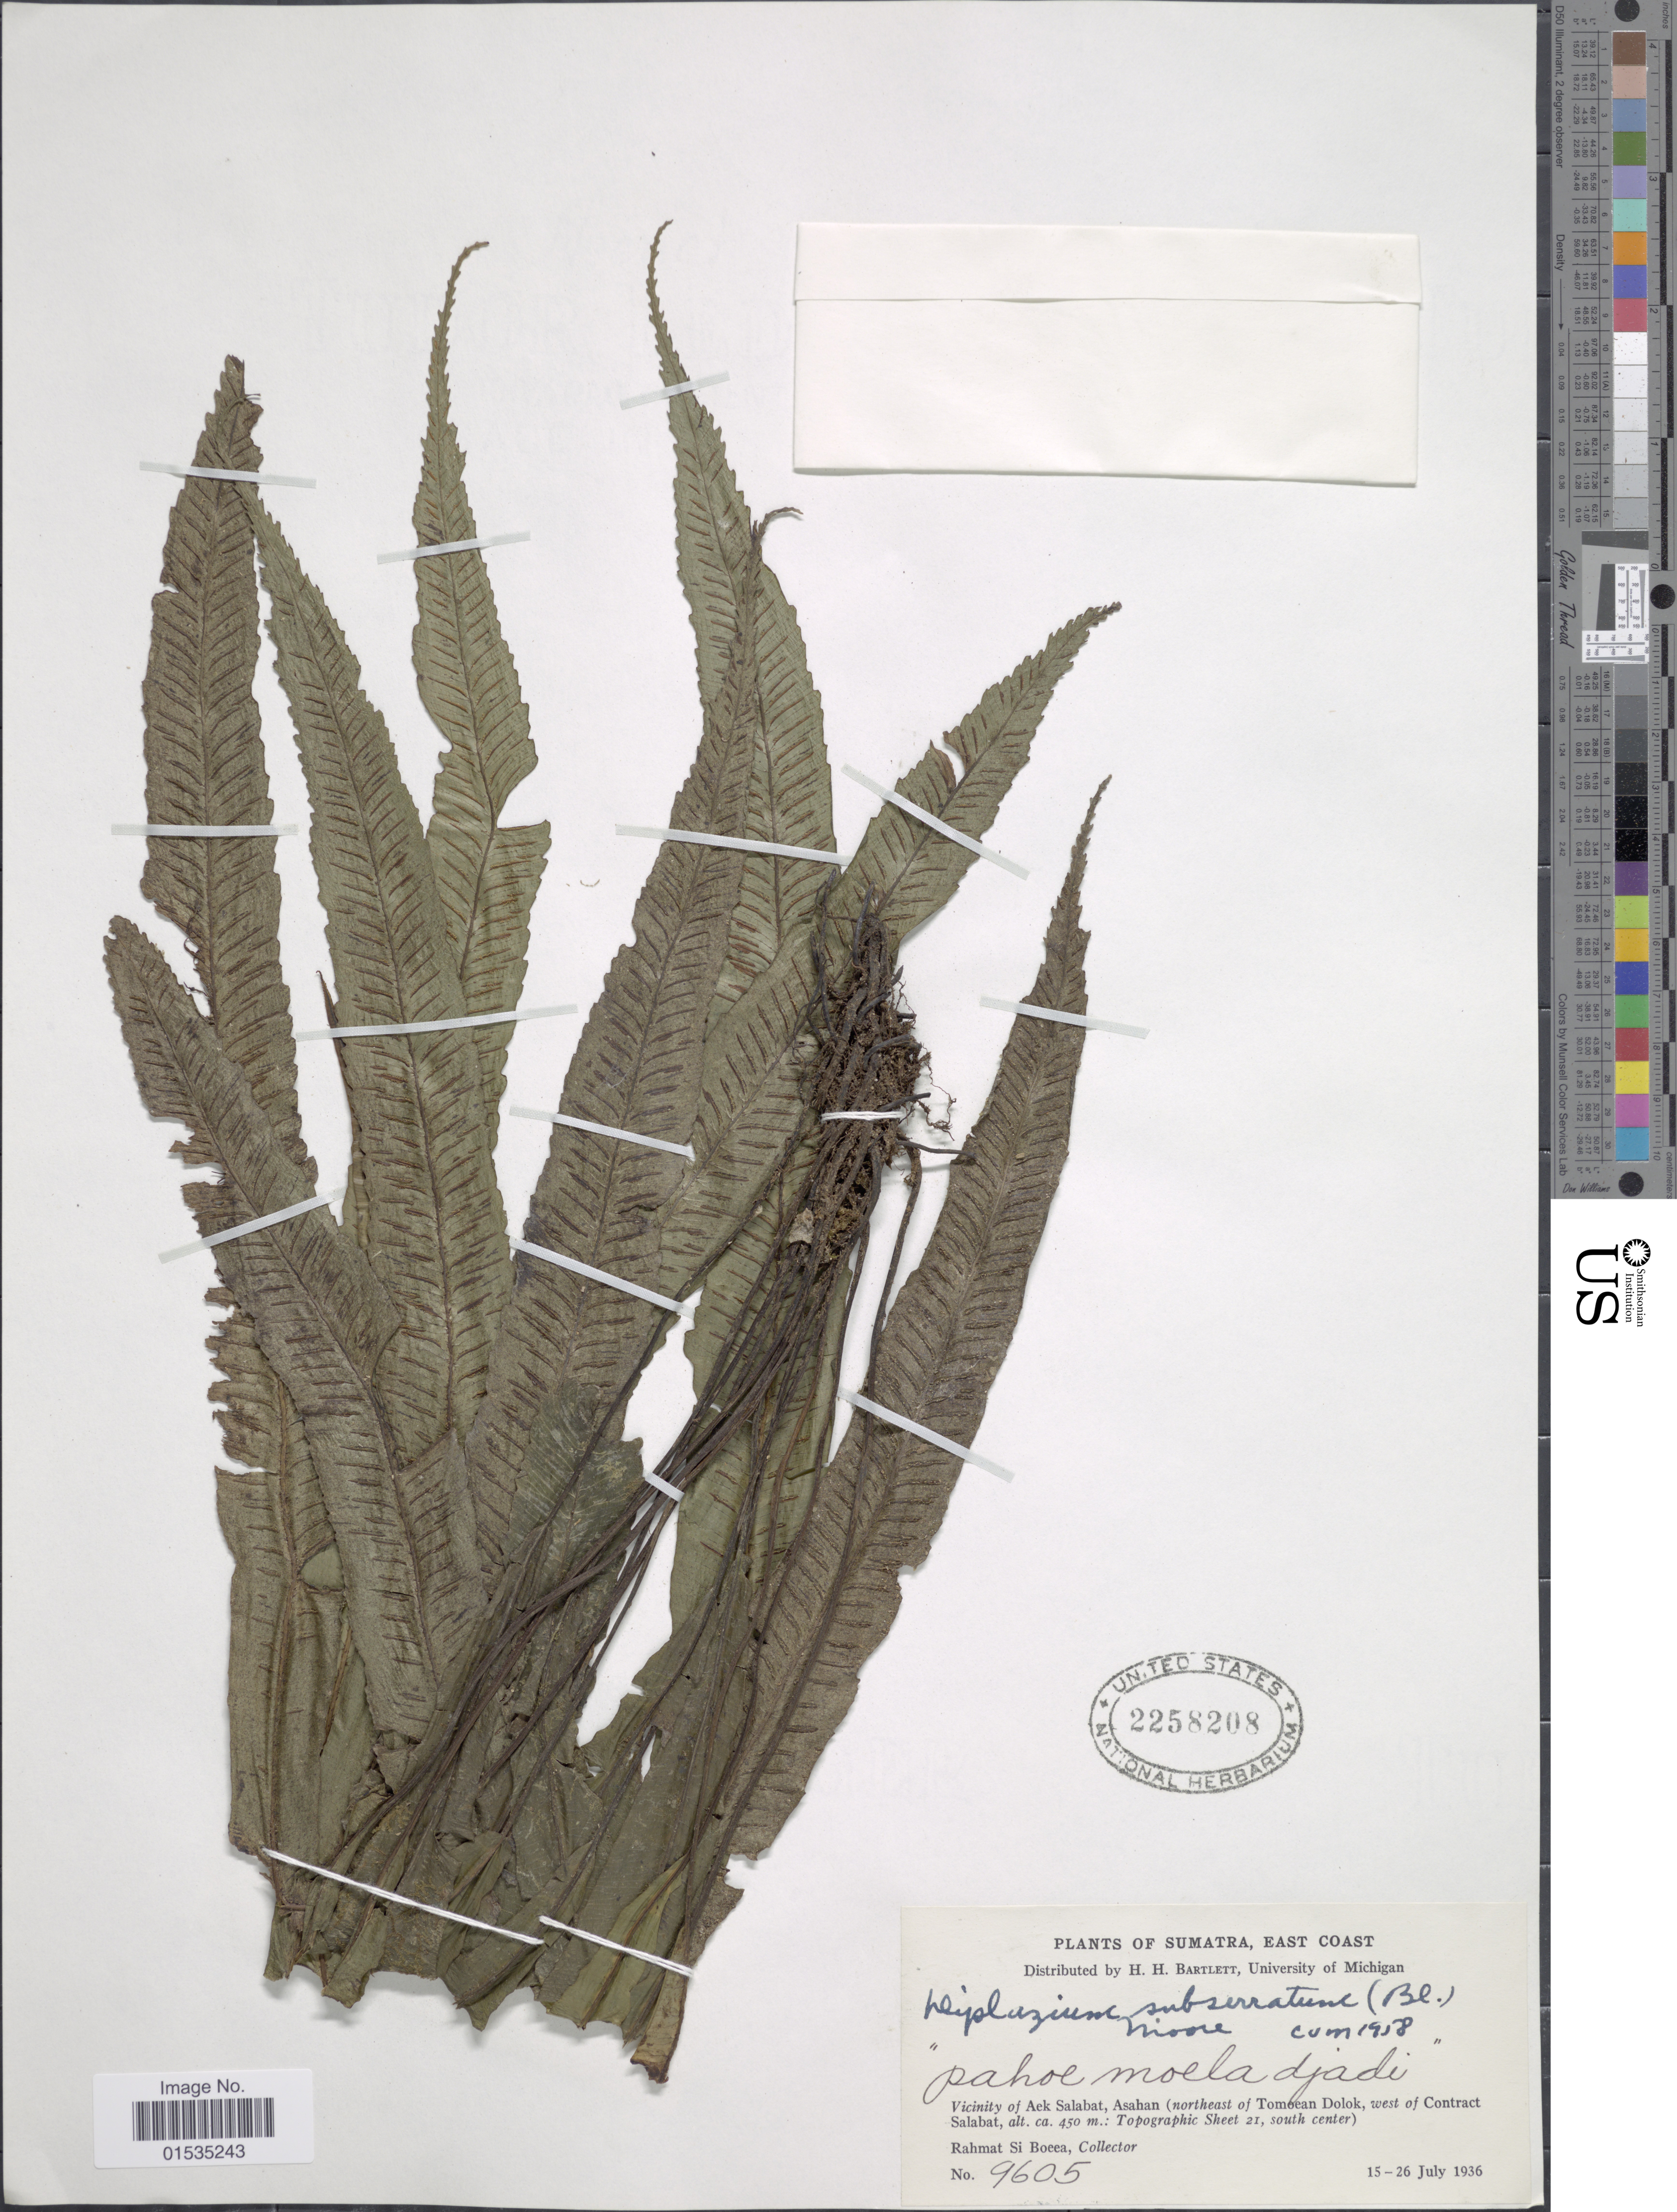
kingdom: Plantae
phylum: Tracheophyta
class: Polypodiopsida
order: Polypodiales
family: Athyriaceae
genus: Diplazium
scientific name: Diplazium subserratum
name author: (Blume) T. Moore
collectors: Rahmat Si Boeea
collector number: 9605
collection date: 1936-07-15/1936-07-26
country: Indonesia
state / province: Sumatra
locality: East Coast, "pahoe moela djadi", Vicinity of Aek Salabat Asahan (northeast of Tomoean Dolok, west of Contract Salabat, Topographic sheet 21, south center)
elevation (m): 450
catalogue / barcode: US 2258208